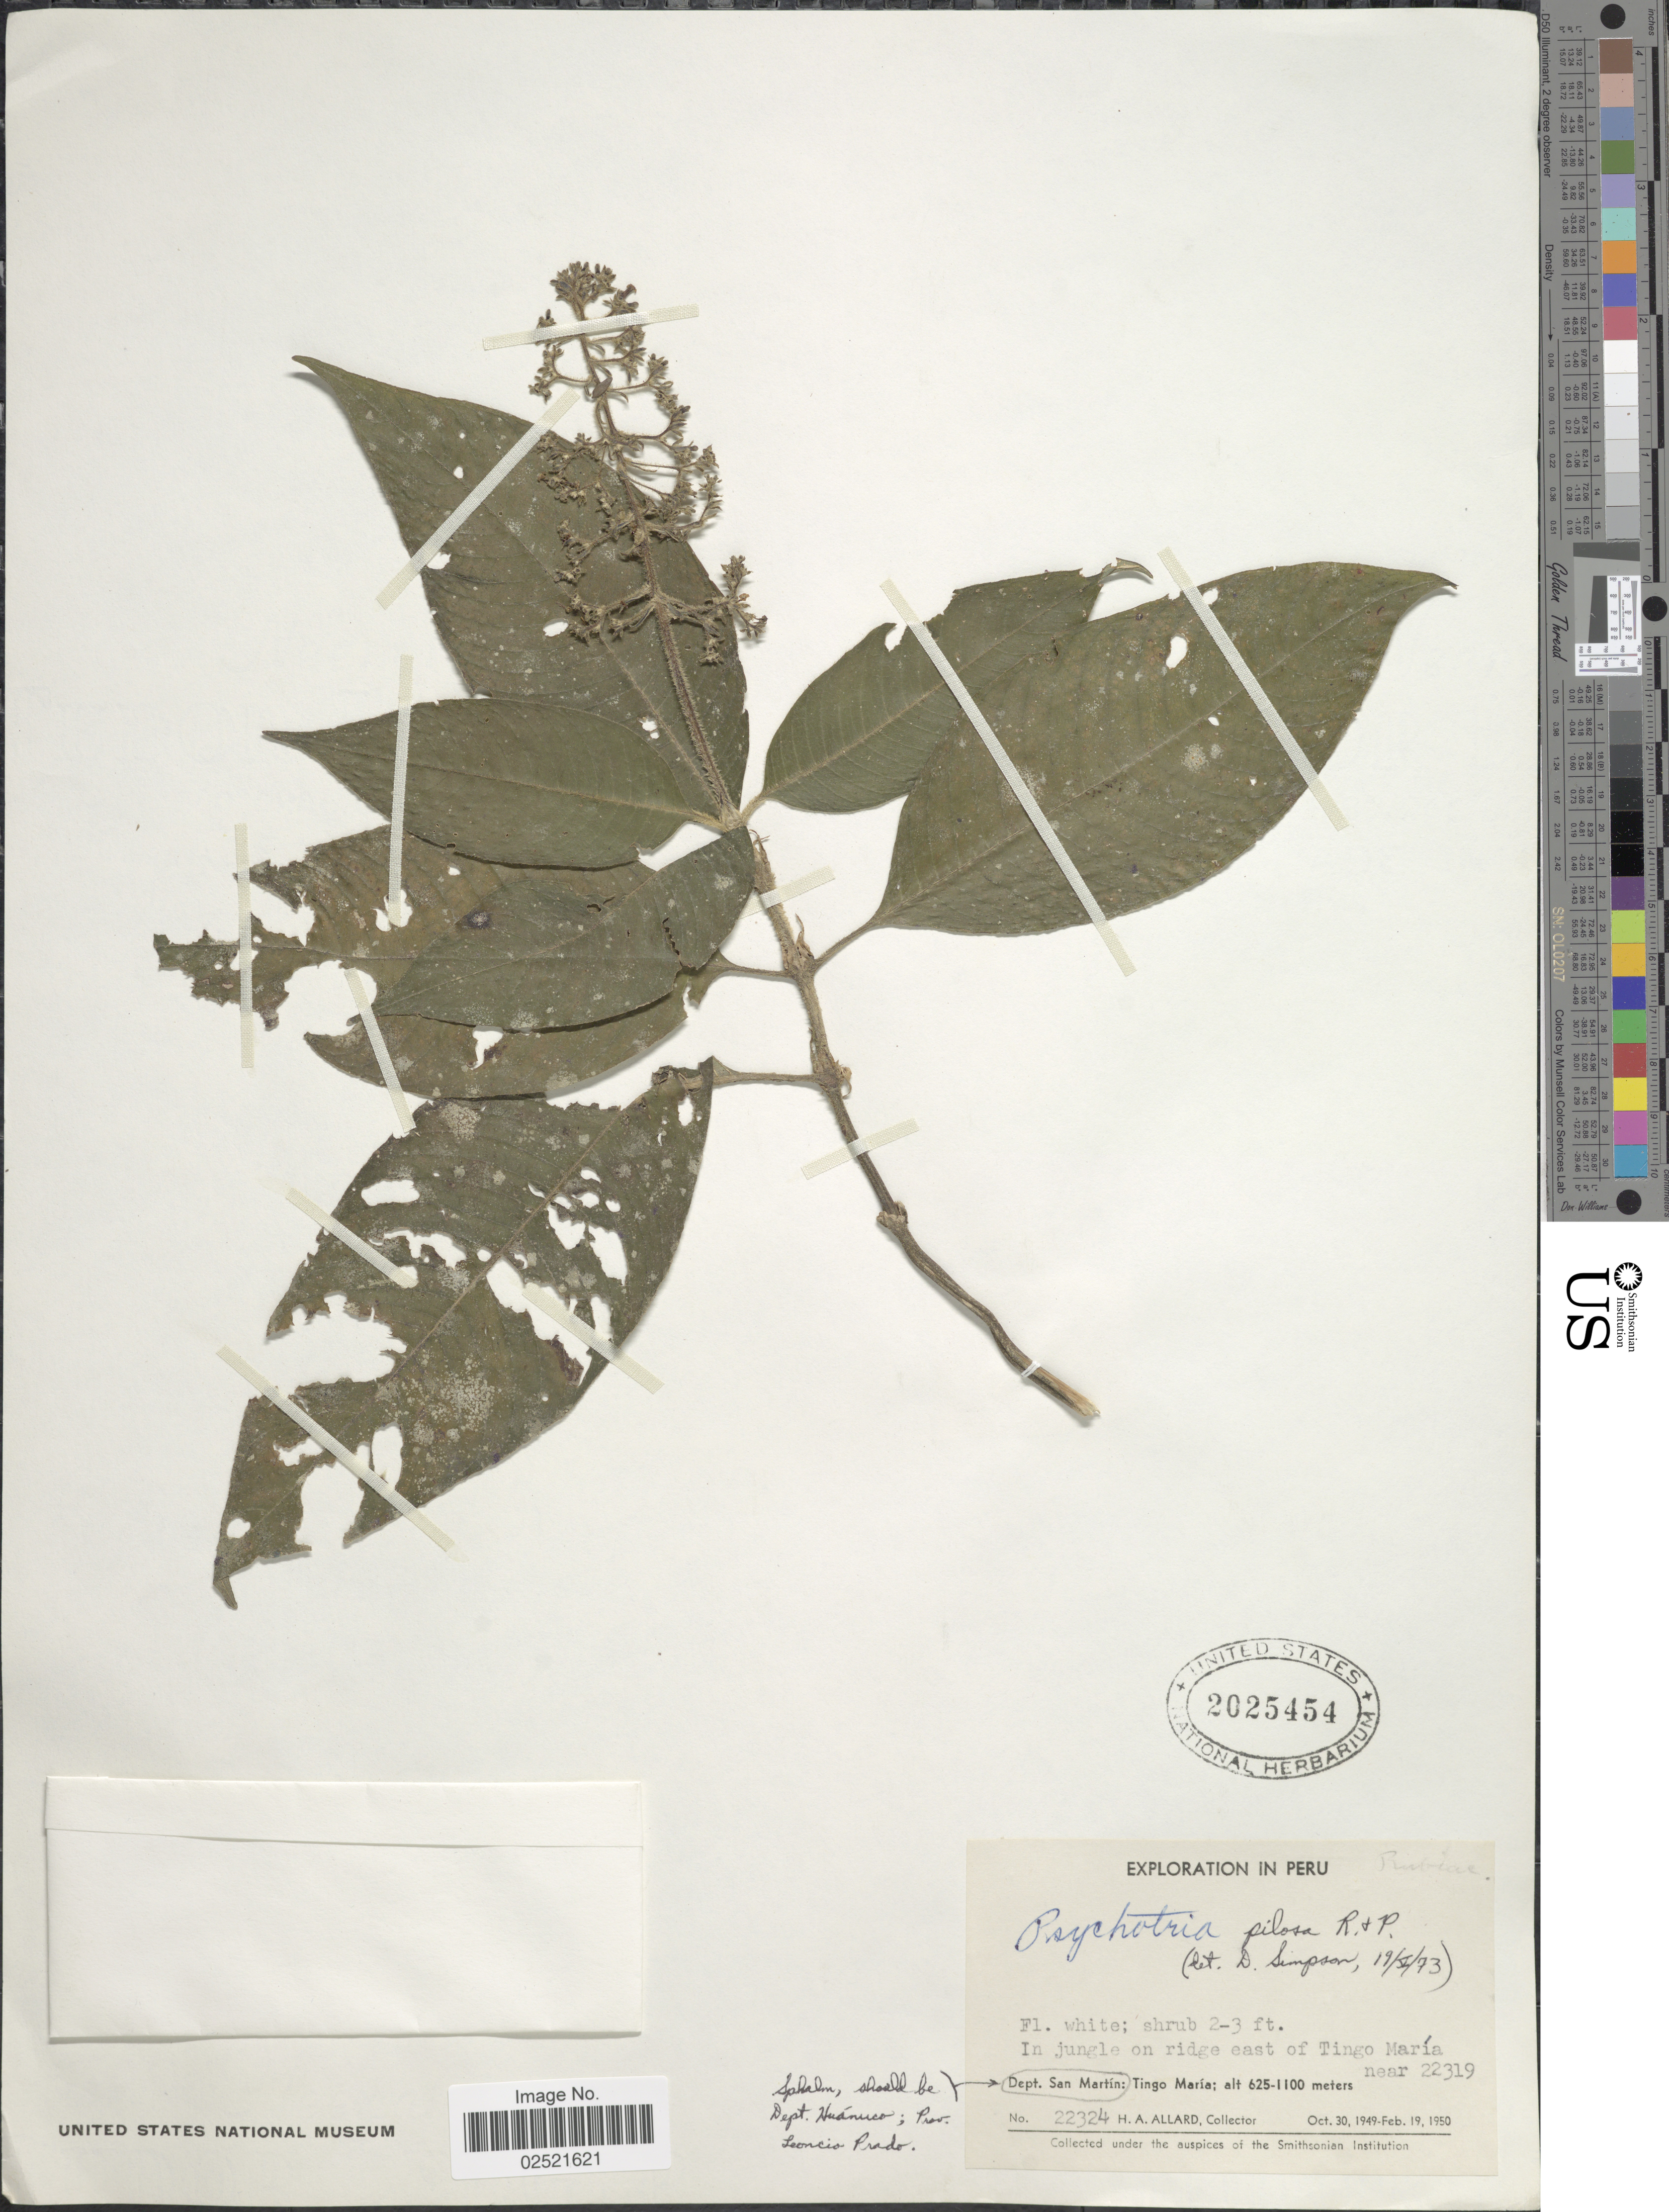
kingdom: Plantae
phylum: Tracheophyta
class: Magnoliopsida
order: Gentianales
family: Rubiaceae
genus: Psychotria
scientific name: Psychotria pilosa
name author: Ruiz & Pav.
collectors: H. A. Allard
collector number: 22324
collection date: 1949-10-30/1950-02-19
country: Peru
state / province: San Martín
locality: East of Tingo Maria, Tingo Maria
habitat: in jungle on ridge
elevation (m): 625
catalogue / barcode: US 2025454